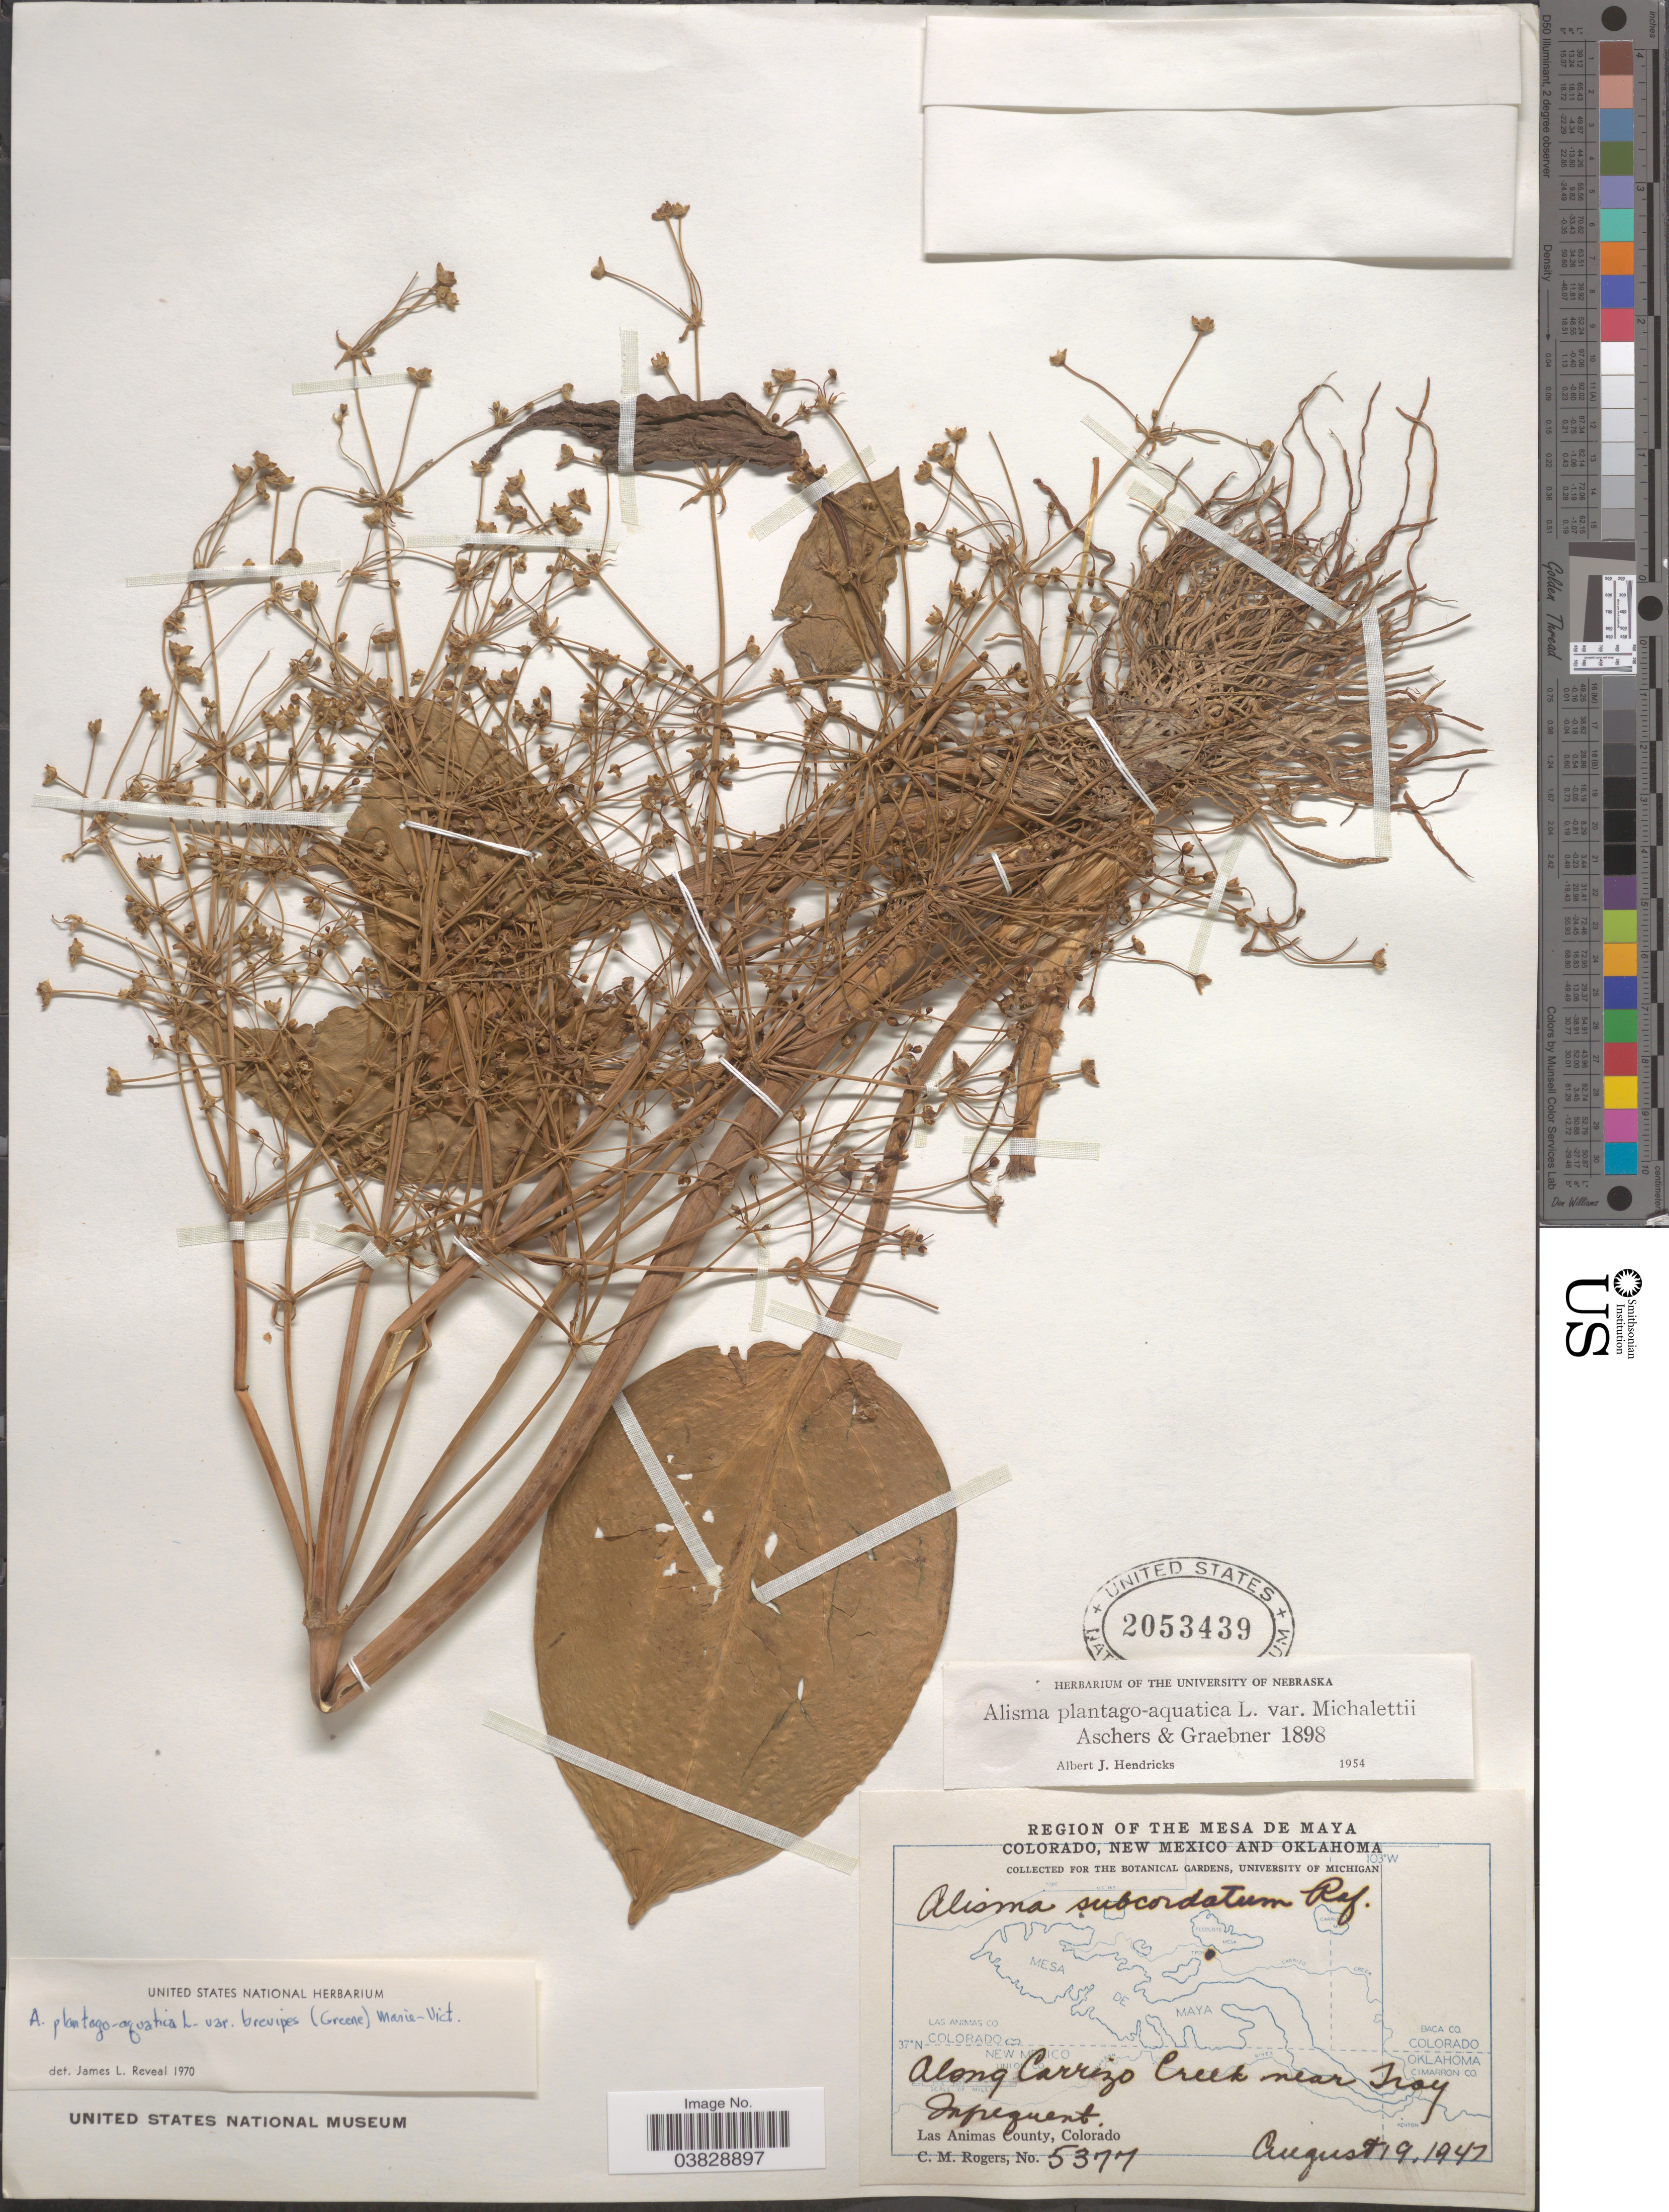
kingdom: Plantae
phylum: Tracheophyta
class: Liliopsida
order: Alismatales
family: Alismataceae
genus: Alisma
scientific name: Alisma plantago-aquatica var. brevipes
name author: (Greene) Vict.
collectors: C. M. Rogers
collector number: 5377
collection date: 1947-08-19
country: United States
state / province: Colorado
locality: Region of the Mesa de Maya. Along Carrizo Creek near Troy. Las Animas County.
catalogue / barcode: US 2053439